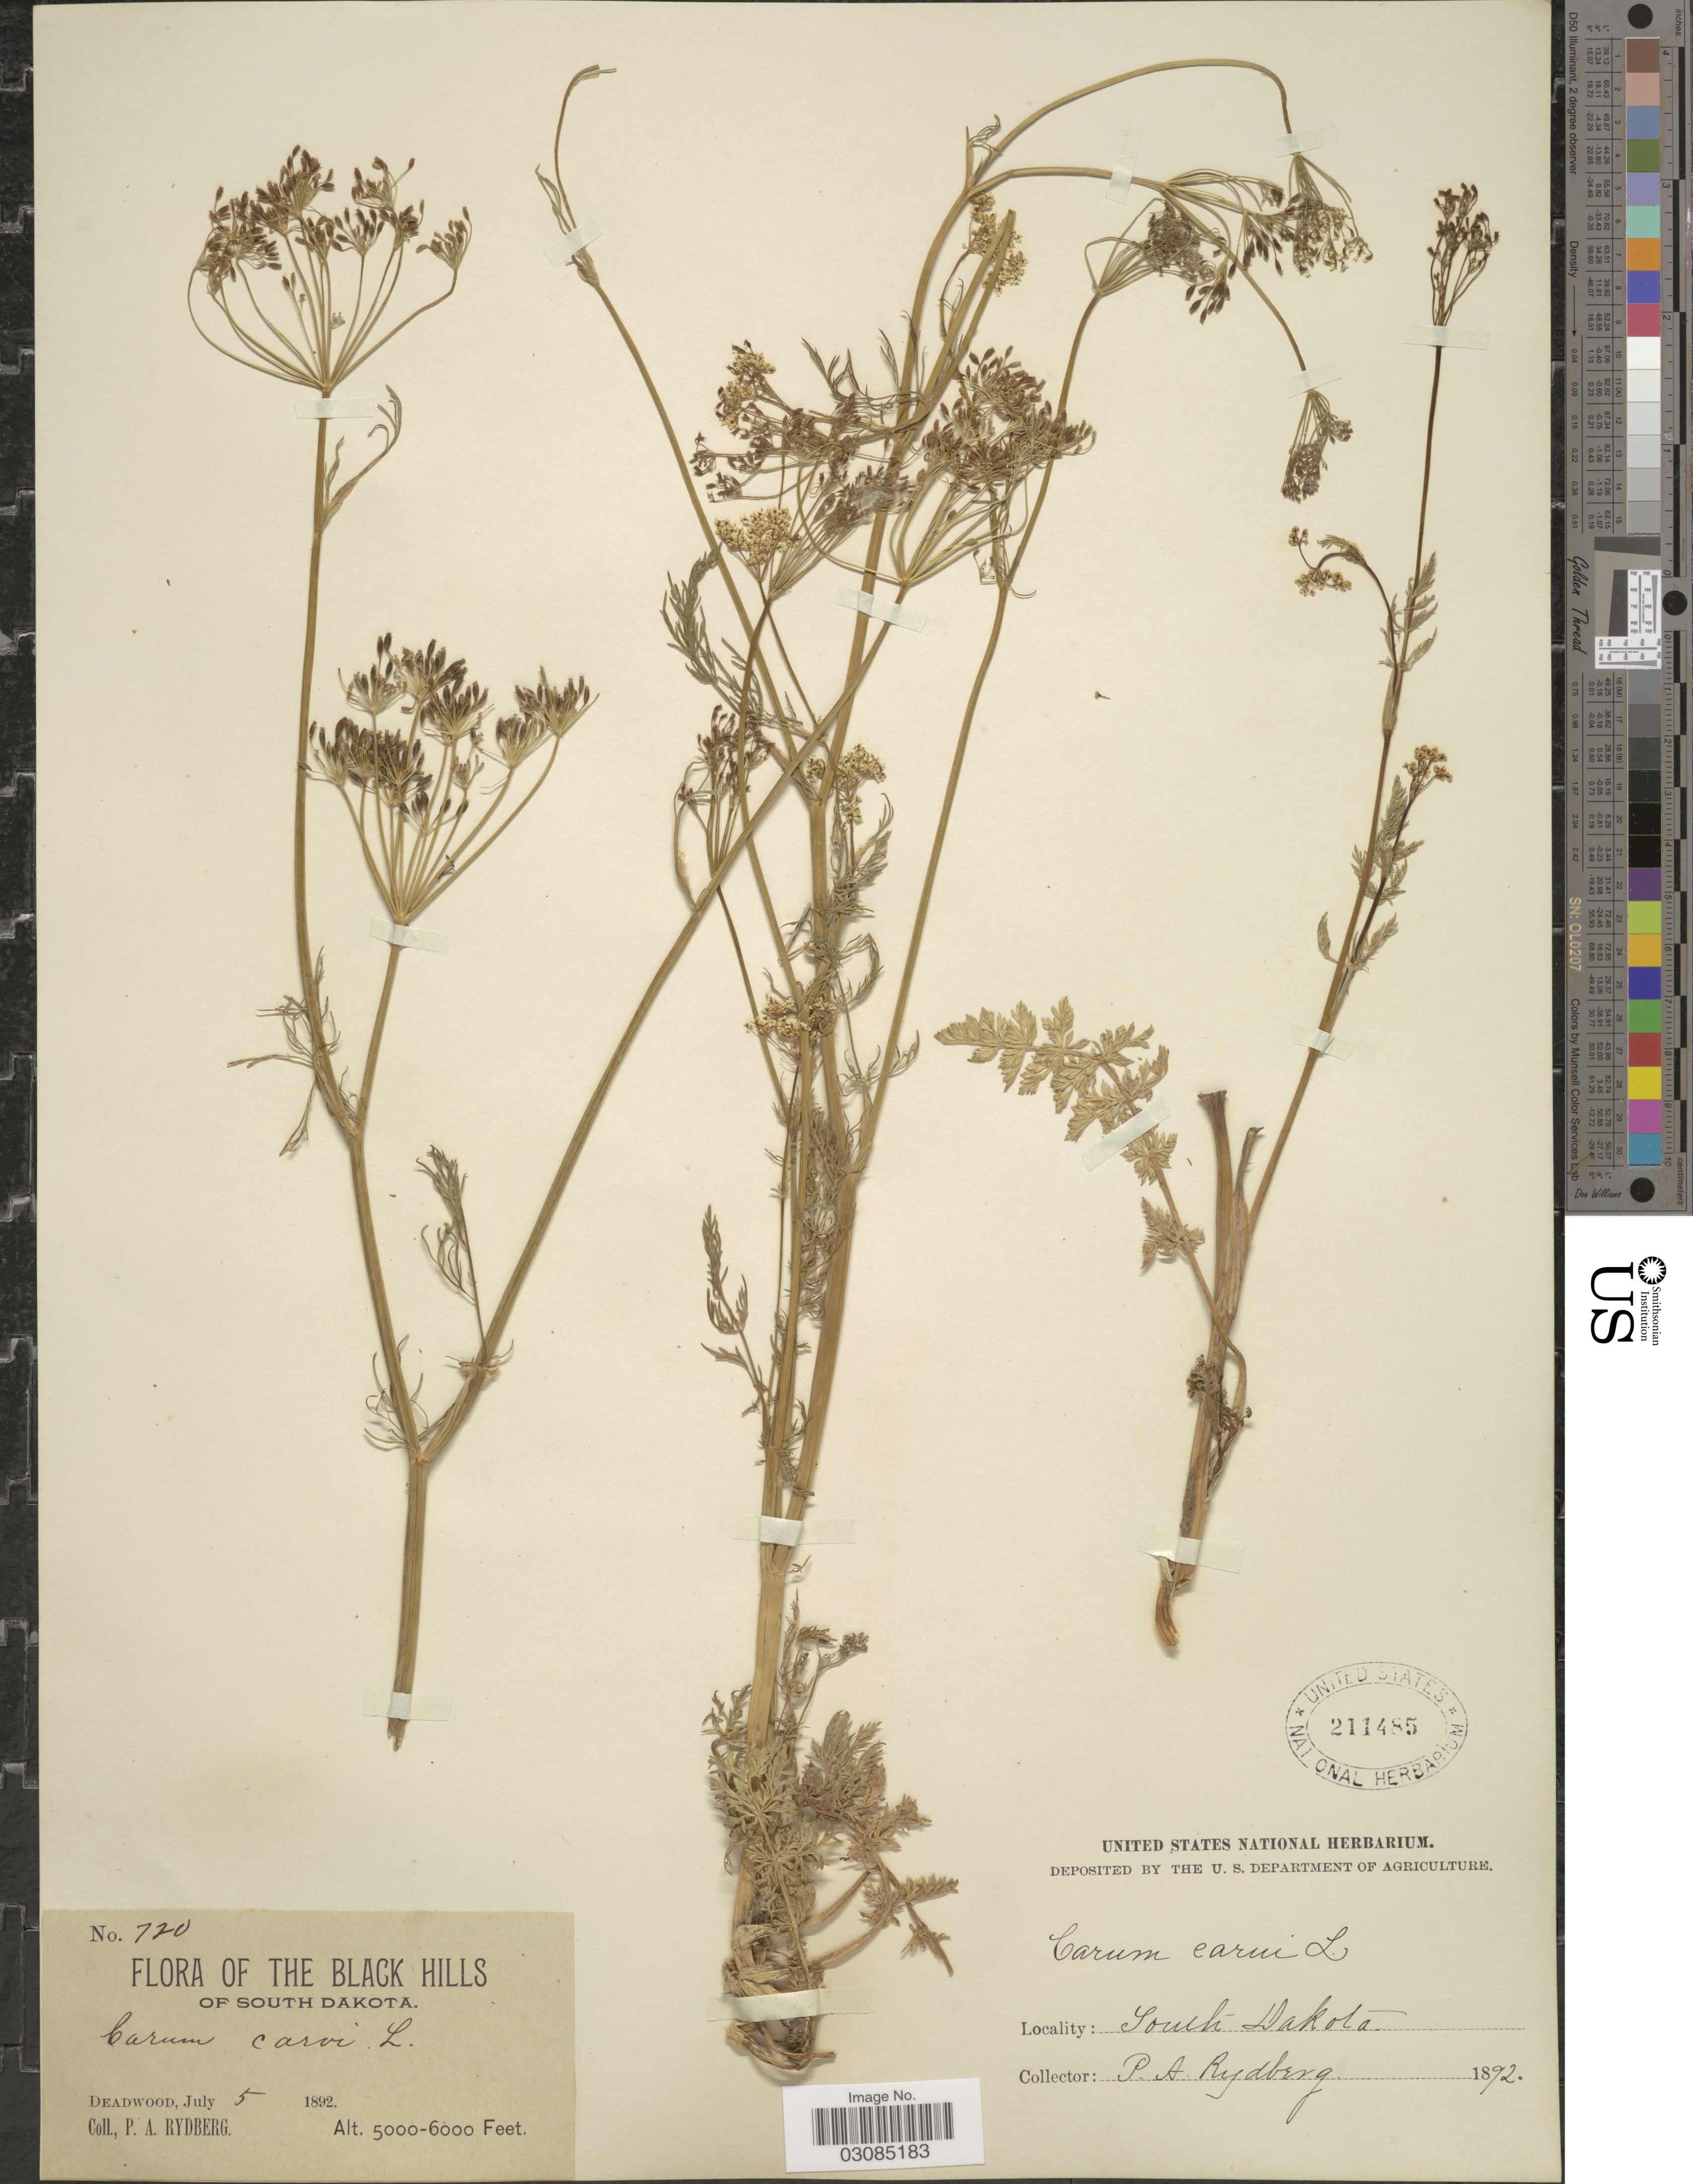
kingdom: Plantae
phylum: Tracheophyta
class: Magnoliopsida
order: Apiales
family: Apiaceae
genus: Carum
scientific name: Carum carvi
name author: L.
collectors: P. A. Rydberg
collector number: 720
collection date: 1892-07-05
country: United States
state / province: South Dakota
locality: The Black Hills. Deadwood.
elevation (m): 1524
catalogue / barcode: US 211485